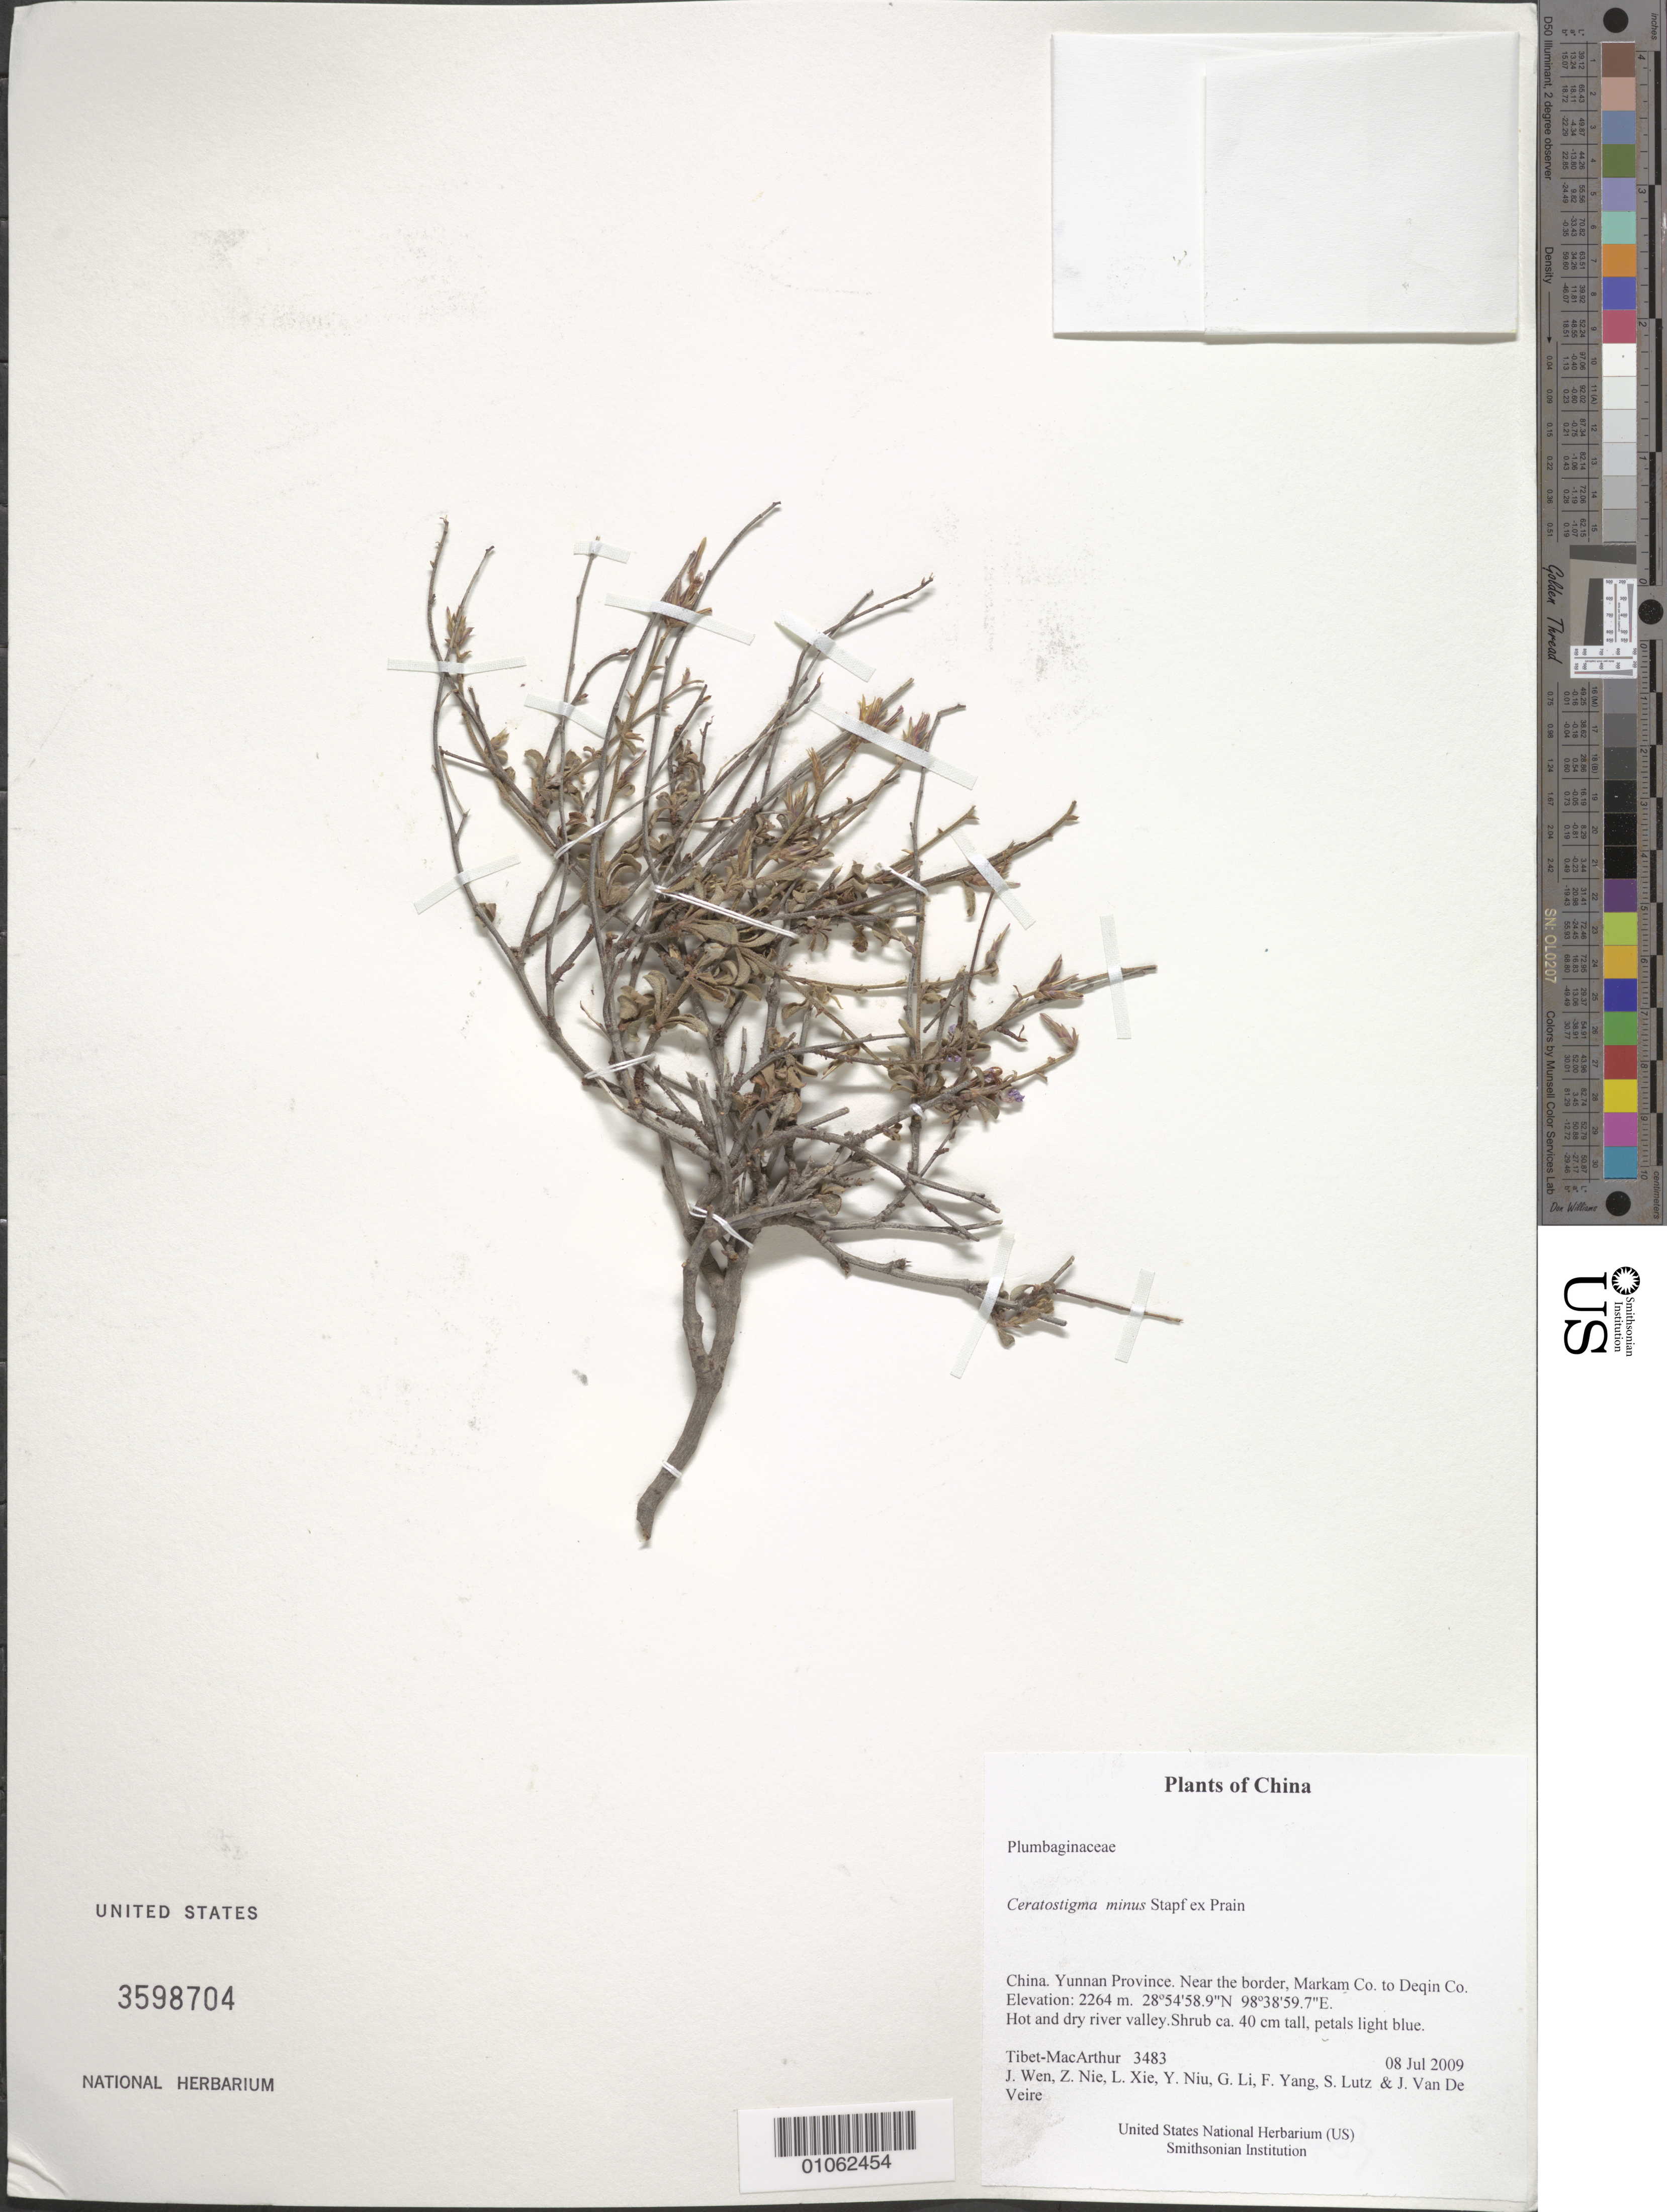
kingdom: Plantae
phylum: Tracheophyta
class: Magnoliopsida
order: Caryophyllales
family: Plumbaginaceae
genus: Ceratostigma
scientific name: Ceratostigma minus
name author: Stapf ex Prain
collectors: Tibet-MacArthur, J. Wen, Z. Nie, L. Xie, Y. Niu, G. Li, F. Yang, S. Lutz & J. Van De Veire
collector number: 3483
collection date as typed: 08 Jul 2009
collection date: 2009-07-08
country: China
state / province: Yunnan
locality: Near the border, Markam Co. to Deqin Co.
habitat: Hot and dry river valley.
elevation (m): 2264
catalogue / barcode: US 3598704